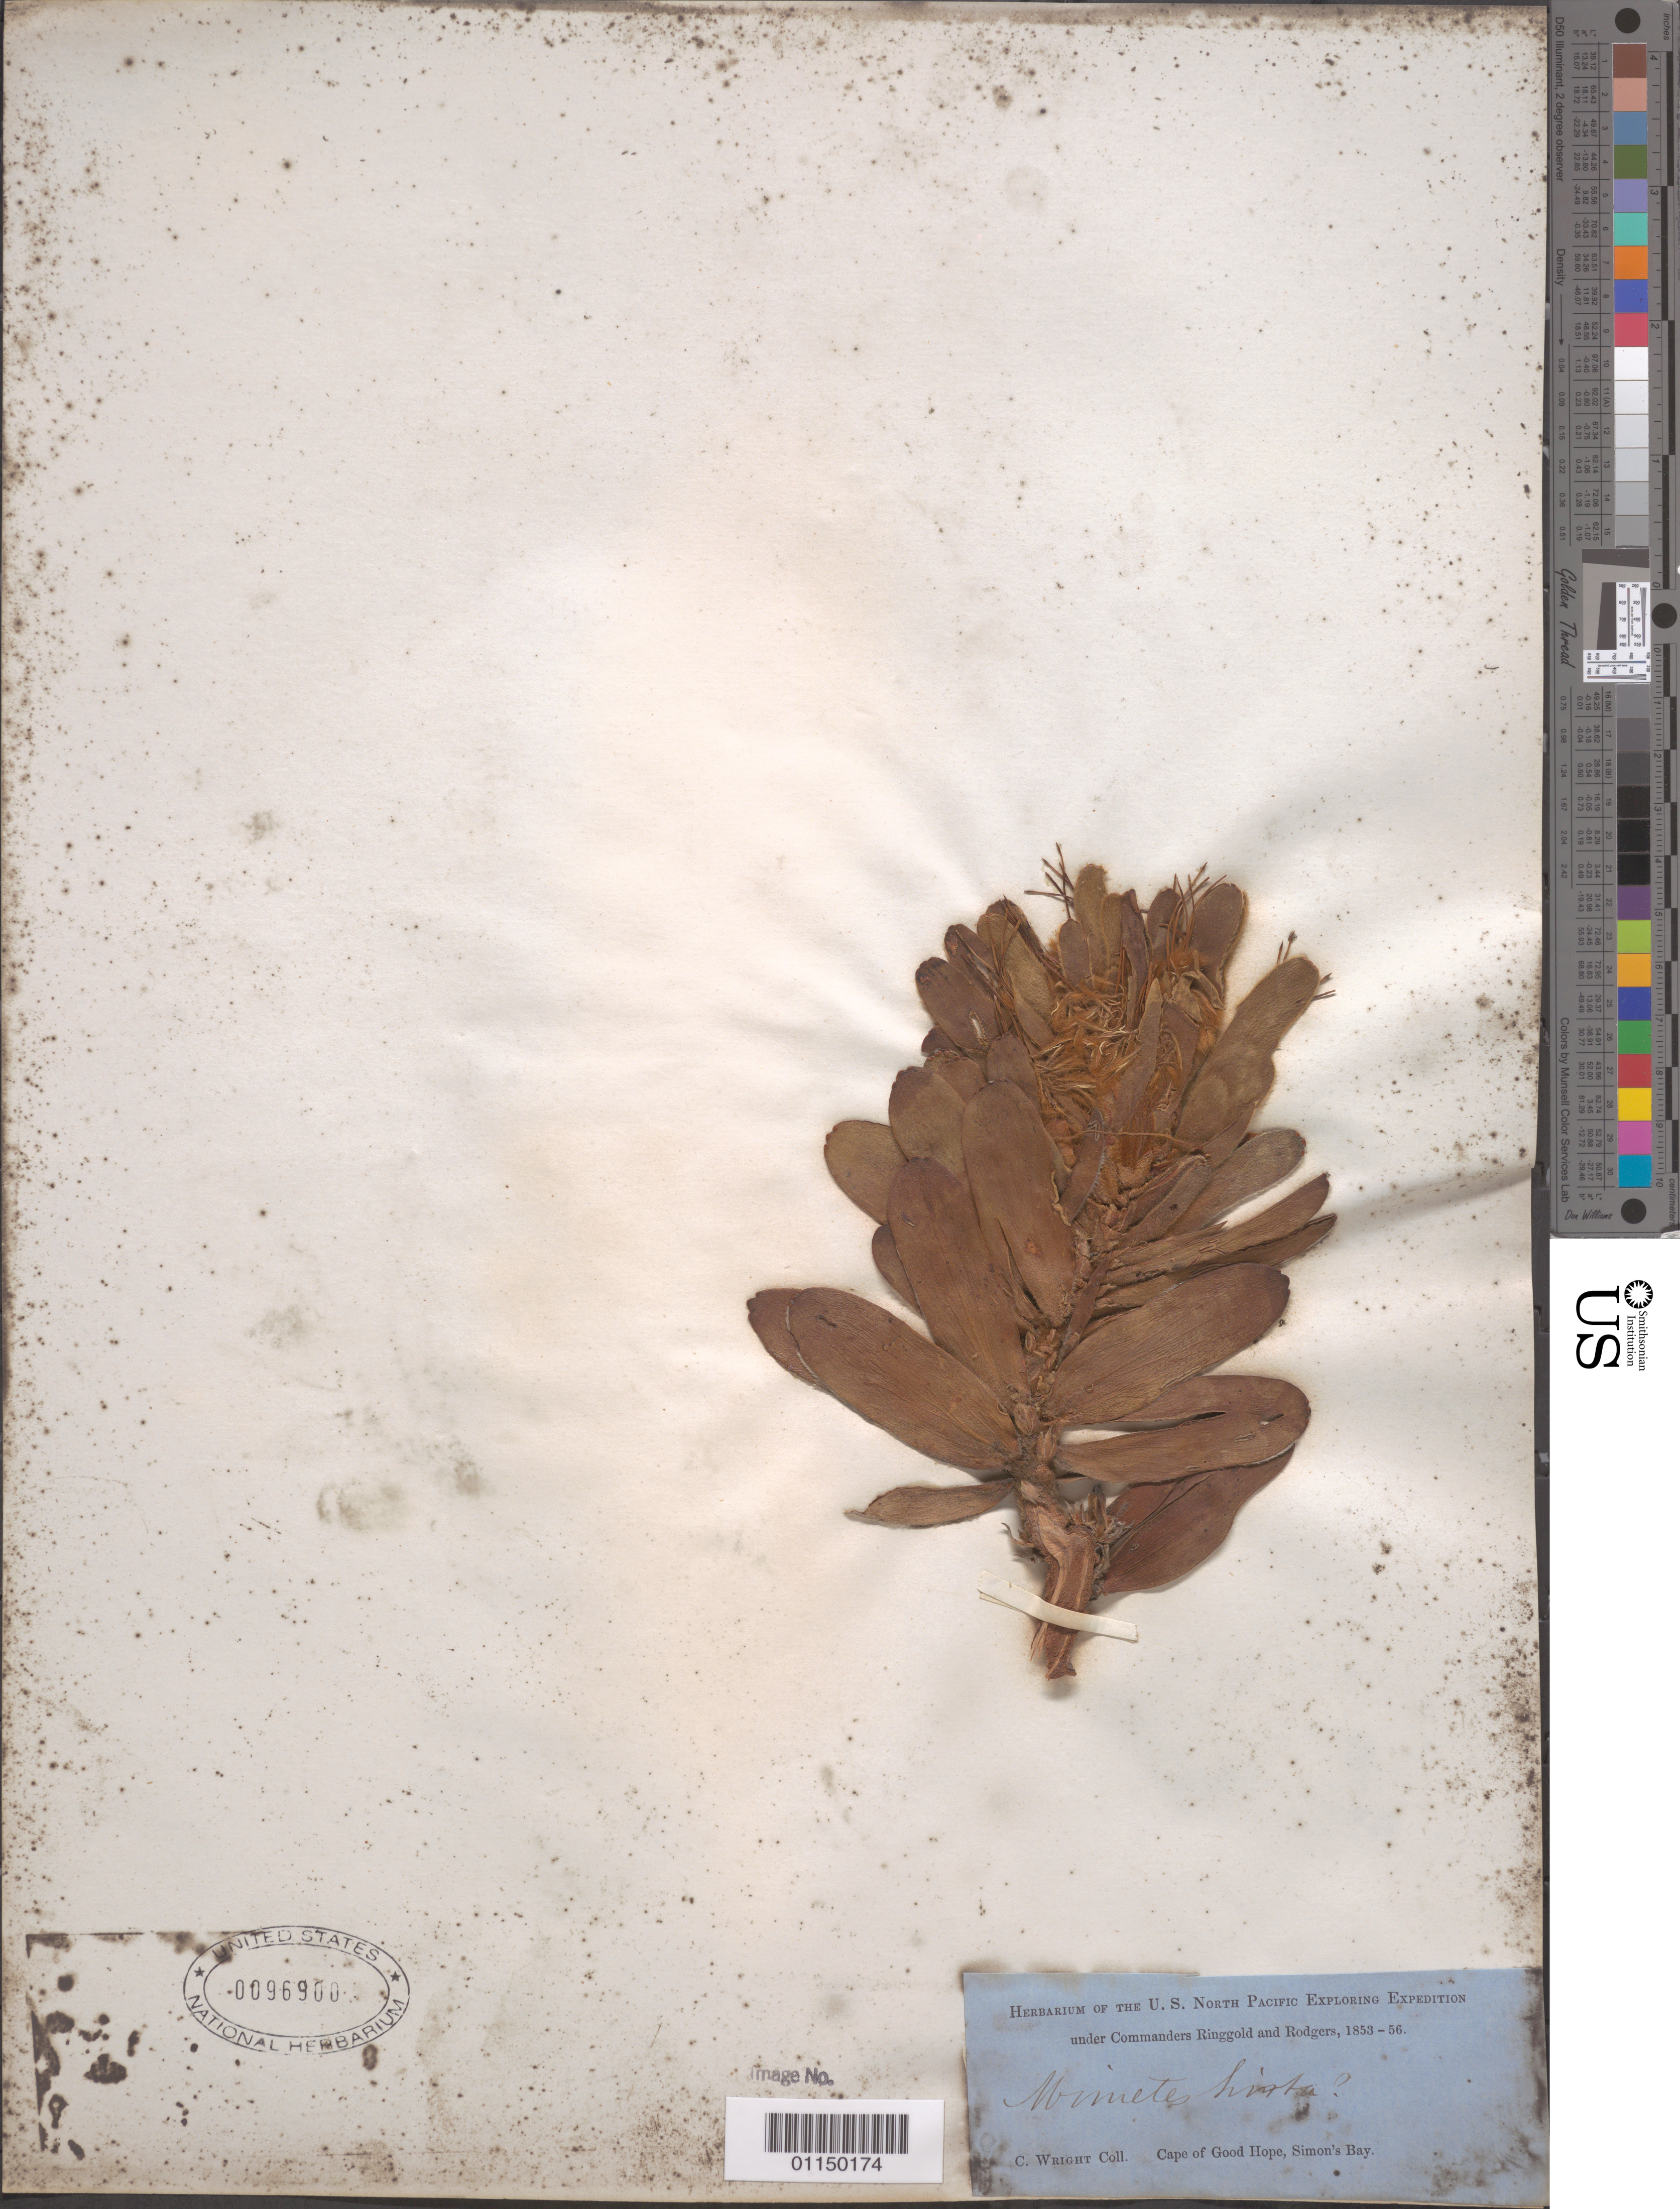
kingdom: Plantae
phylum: Tracheophyta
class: Magnoliopsida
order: Proteales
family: Proteaceae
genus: Mimetes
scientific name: Mimetes hirta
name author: Knight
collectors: C. Wright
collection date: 1853/1856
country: South Africa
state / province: Western Cape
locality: Cape of Good Hope, Simon's Bay.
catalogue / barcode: US 96900